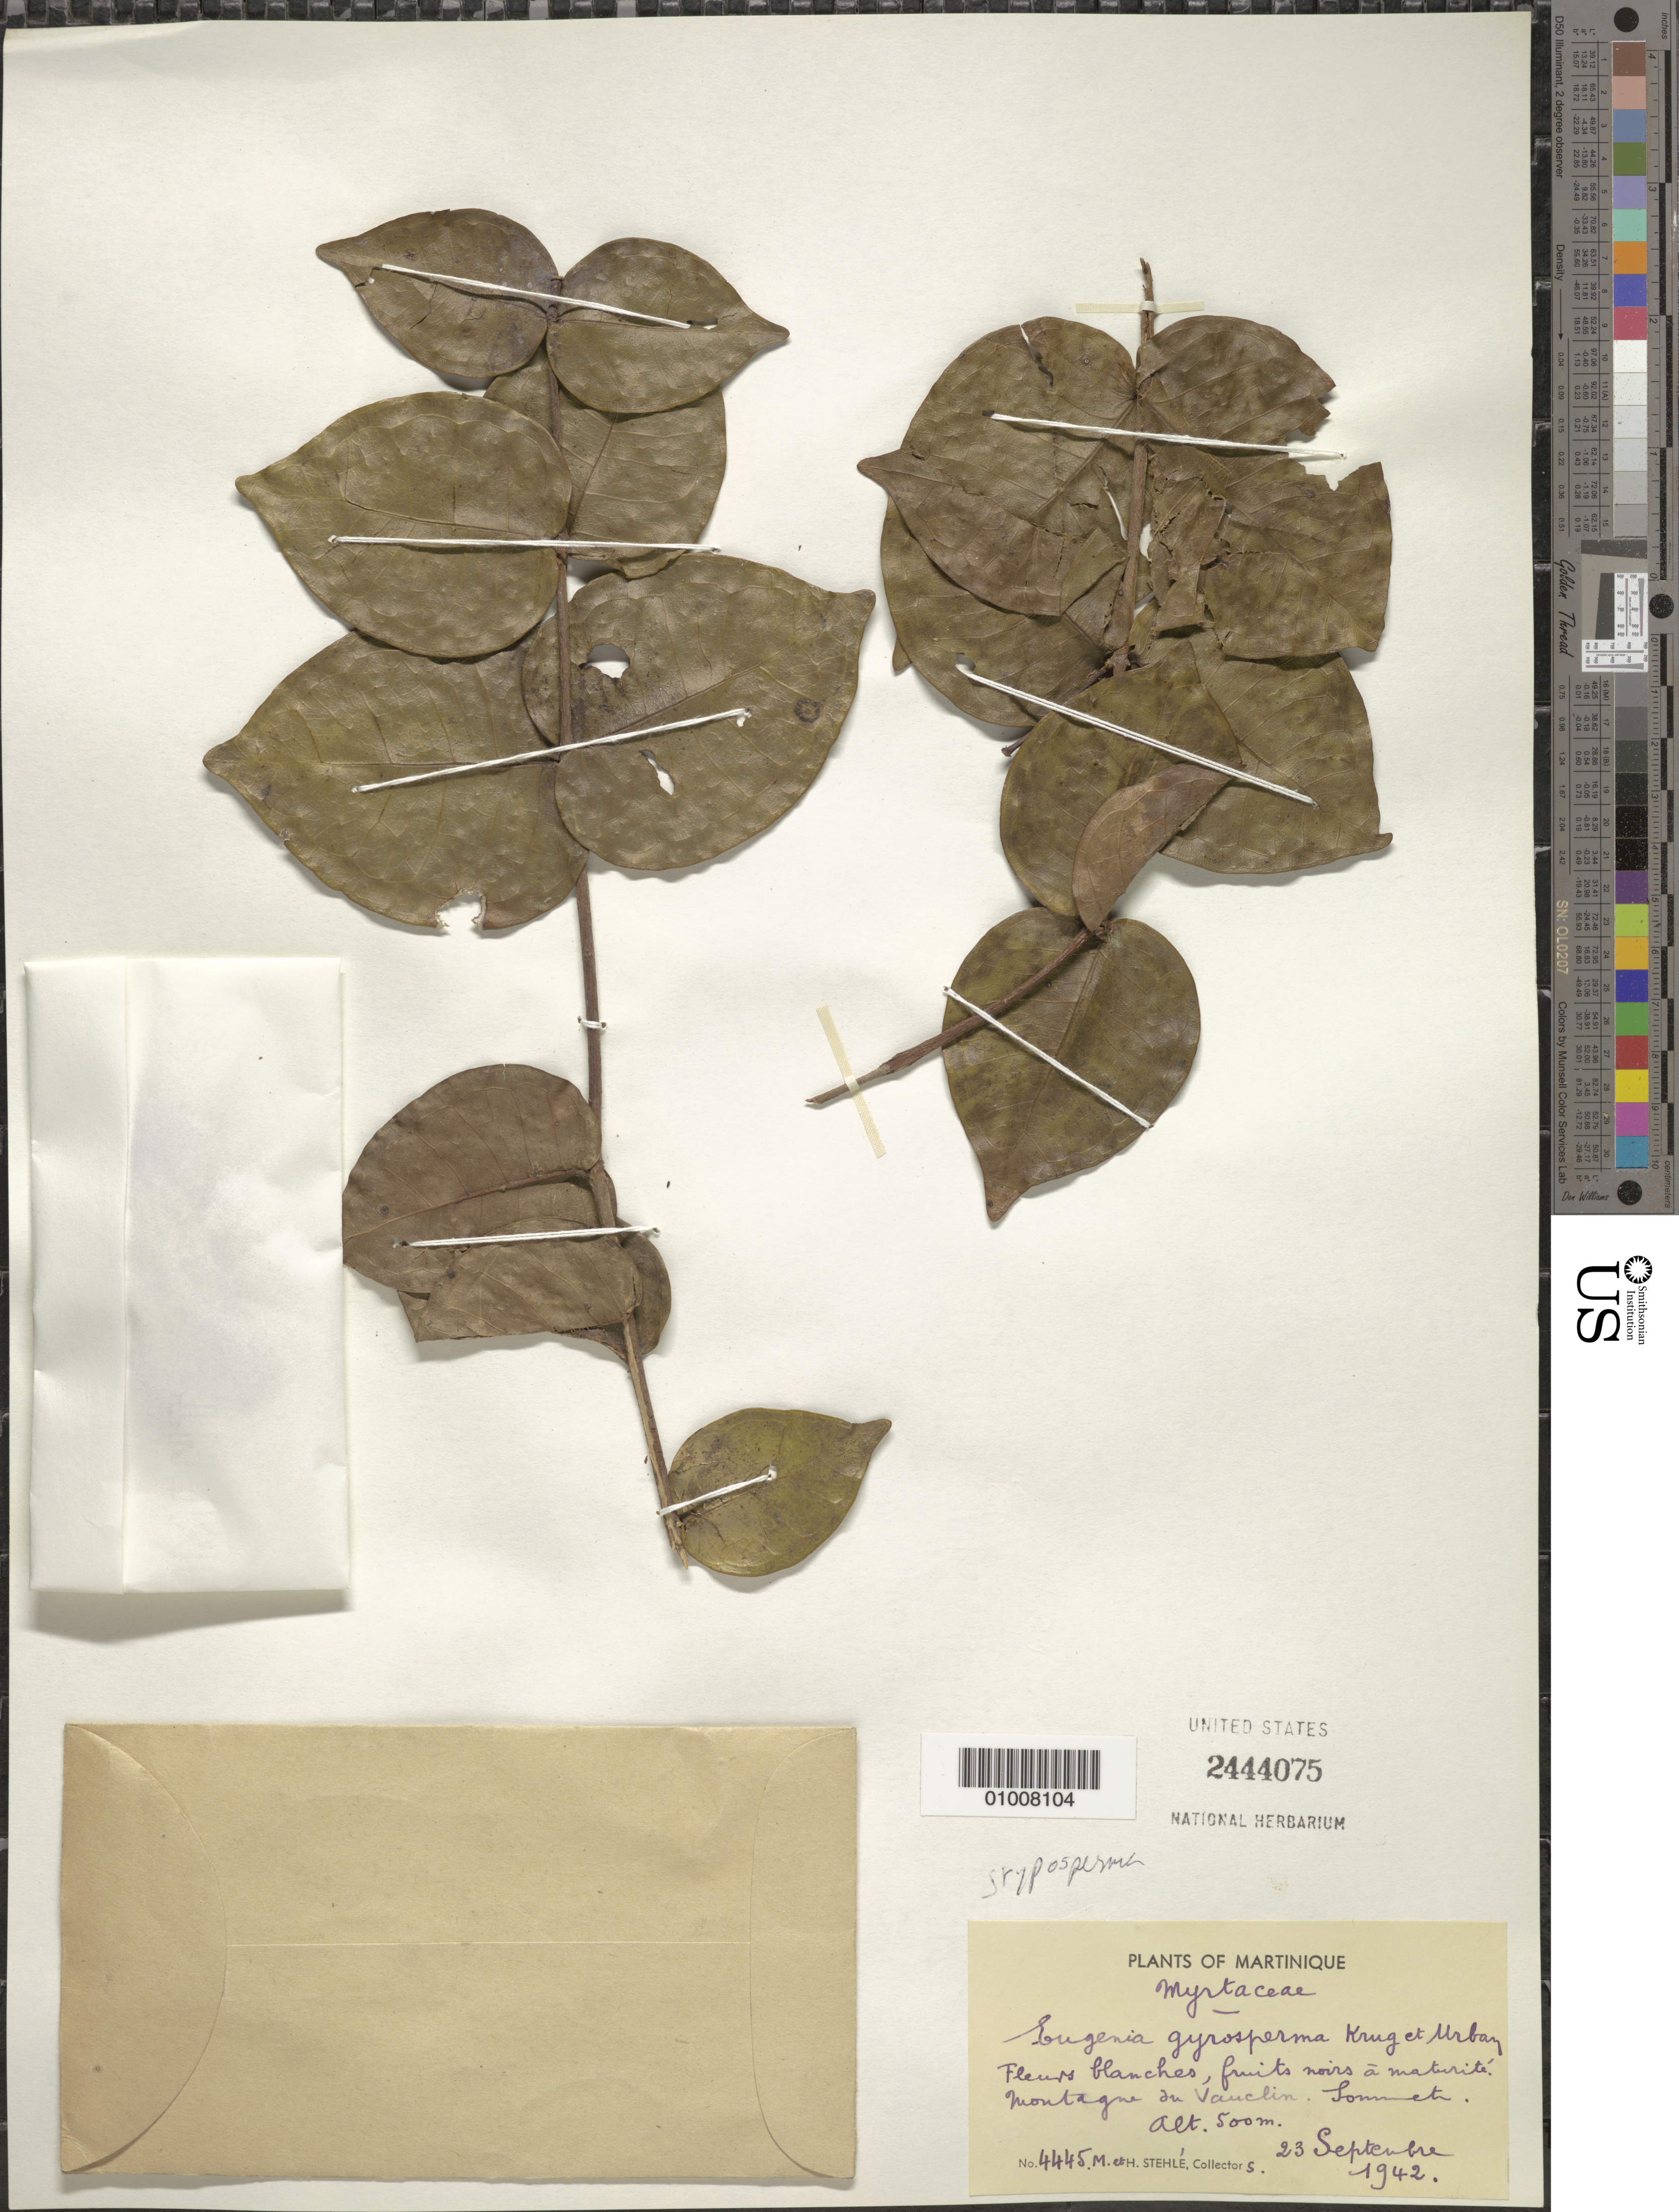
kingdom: Plantae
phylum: Tracheophyta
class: Magnoliopsida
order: Myrtales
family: Myrtaceae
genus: Eugenia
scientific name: Eugenia gryposperma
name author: Krug & Urb.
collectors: H. Stehlé & M. Stehlé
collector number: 4445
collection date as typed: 23 Sep 1942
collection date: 1942-09-23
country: Martinique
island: Martinique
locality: Montagne du Vauclin, sommete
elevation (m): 500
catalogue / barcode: US 2444075